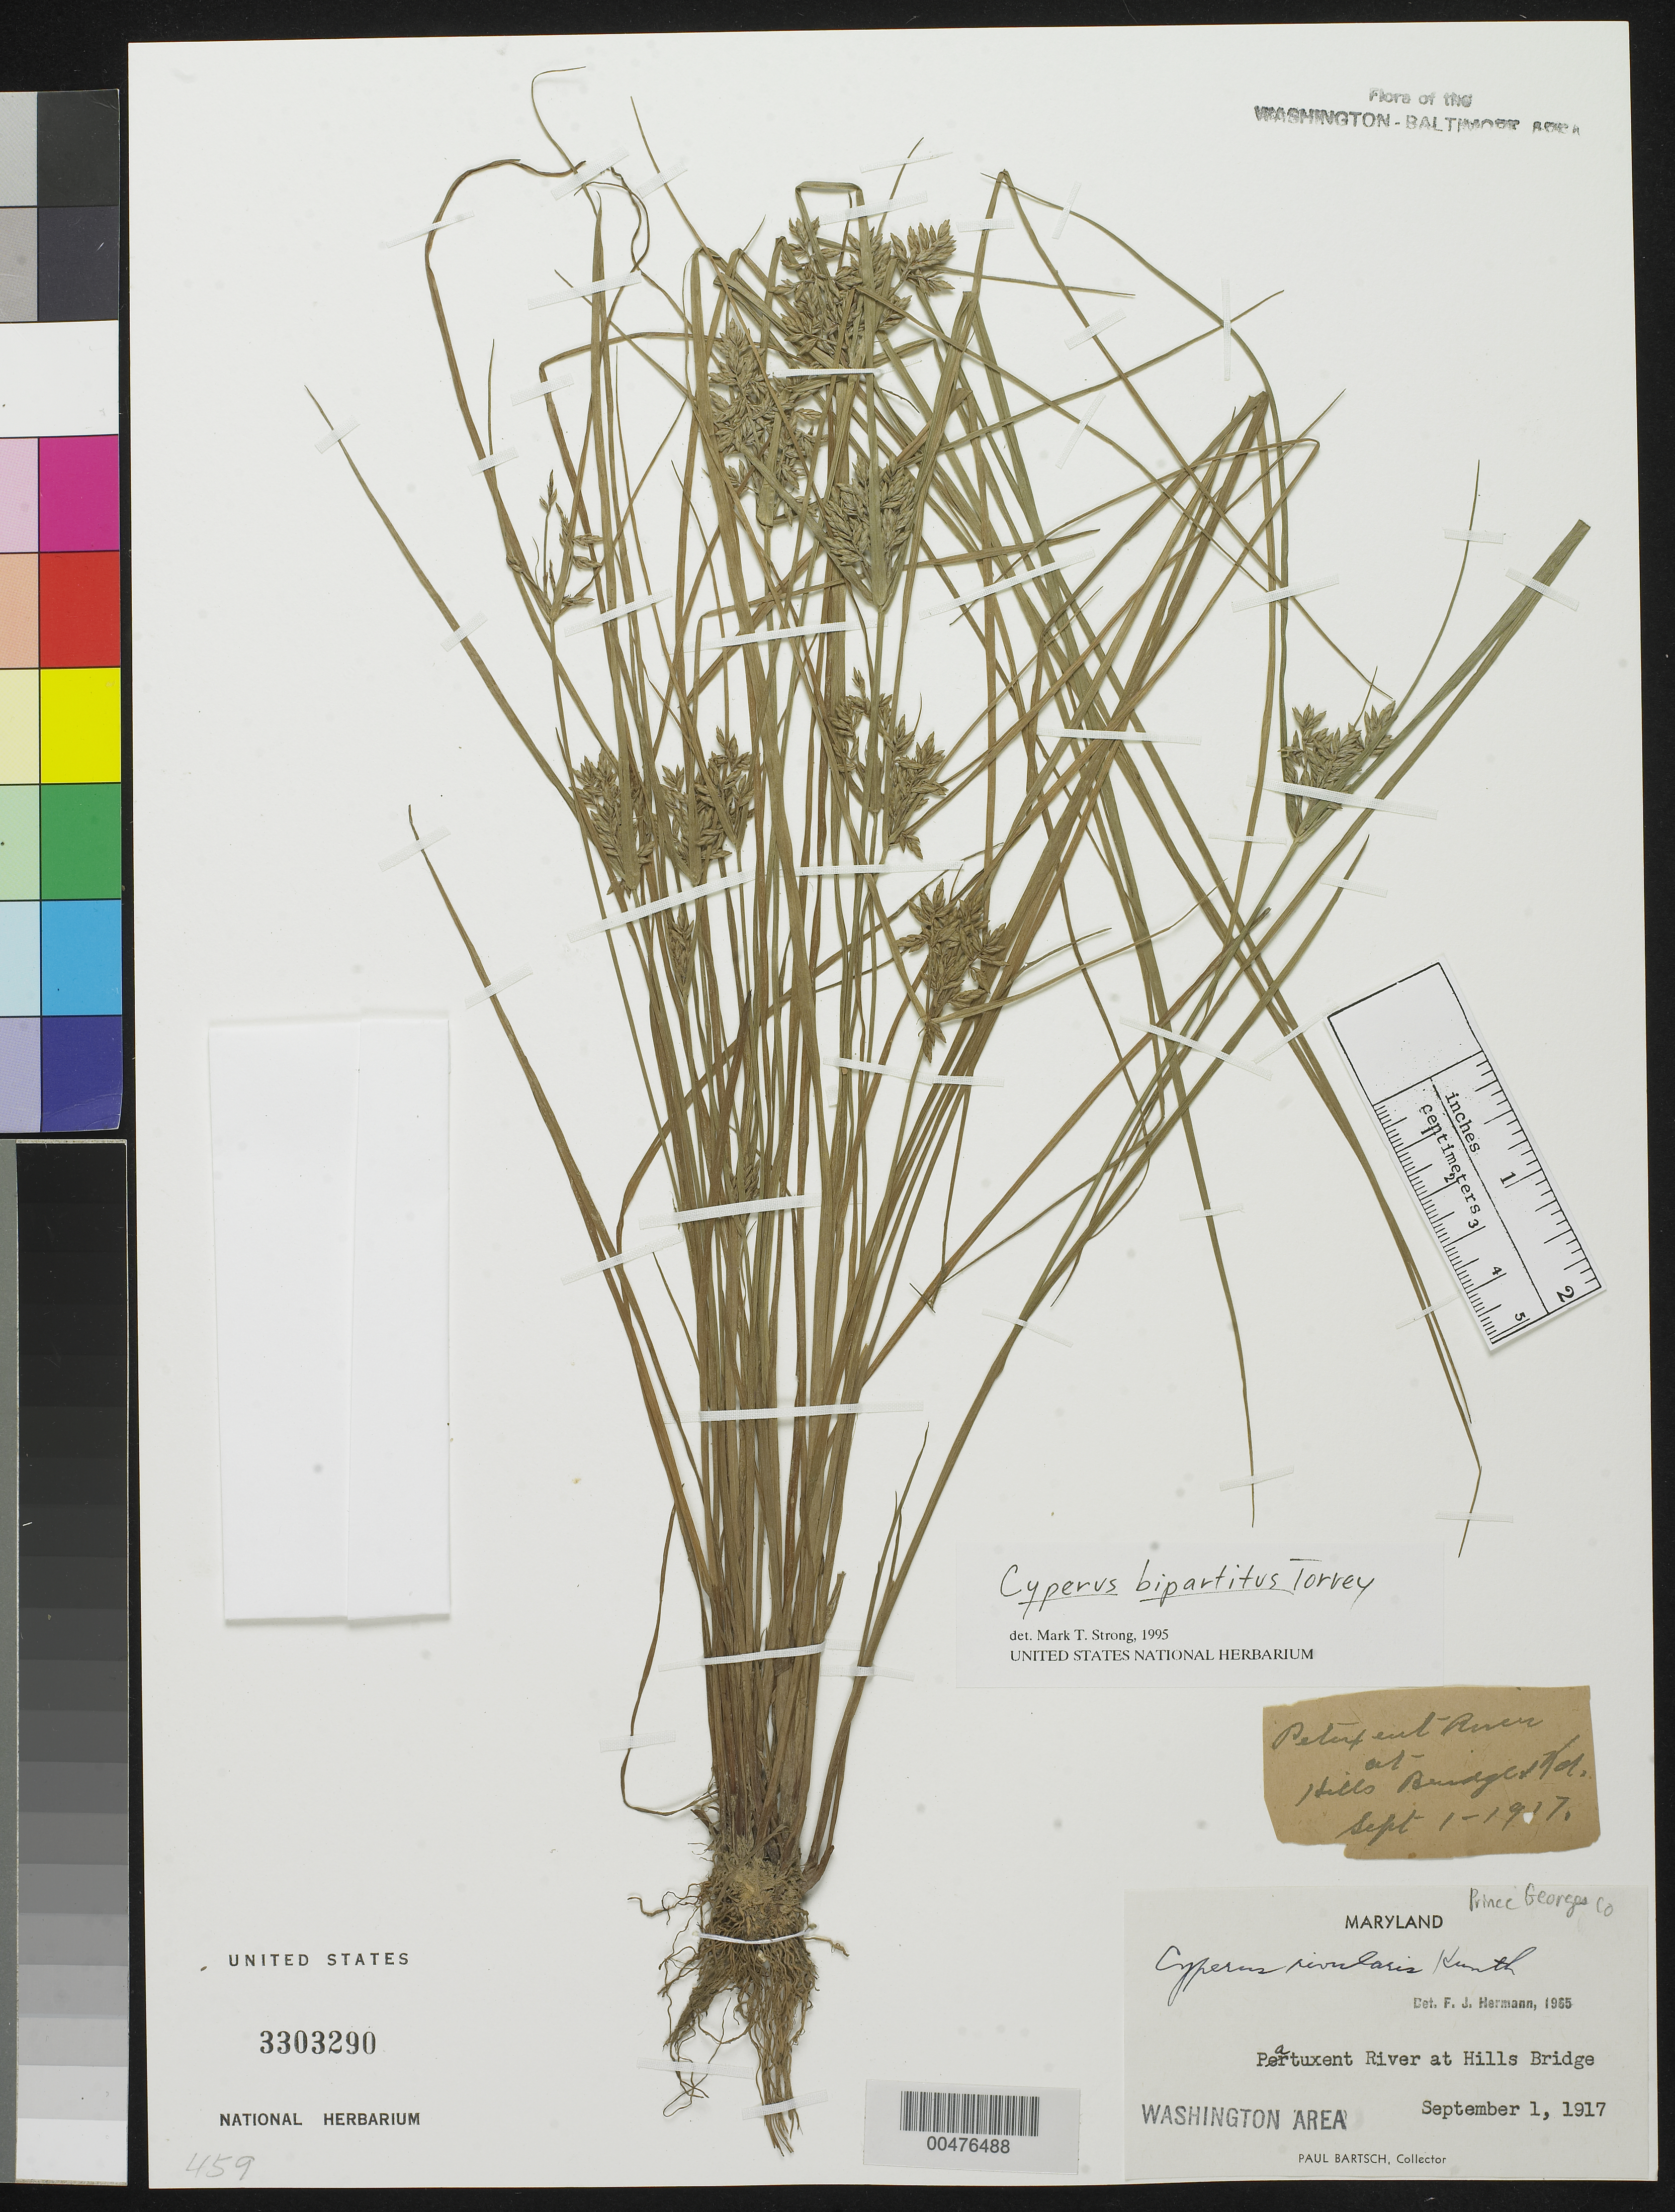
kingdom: Plantae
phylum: Tracheophyta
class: Liliopsida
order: Poales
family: Cyperaceae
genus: Cyperus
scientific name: Cyperus bipartitus Torr.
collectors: P. Bartsch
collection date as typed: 01 Sep 1917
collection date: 1917-09-01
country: United States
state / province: Maryland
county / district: Anne Arundel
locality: Patuxent River at Hills Bridge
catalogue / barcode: US 3303290